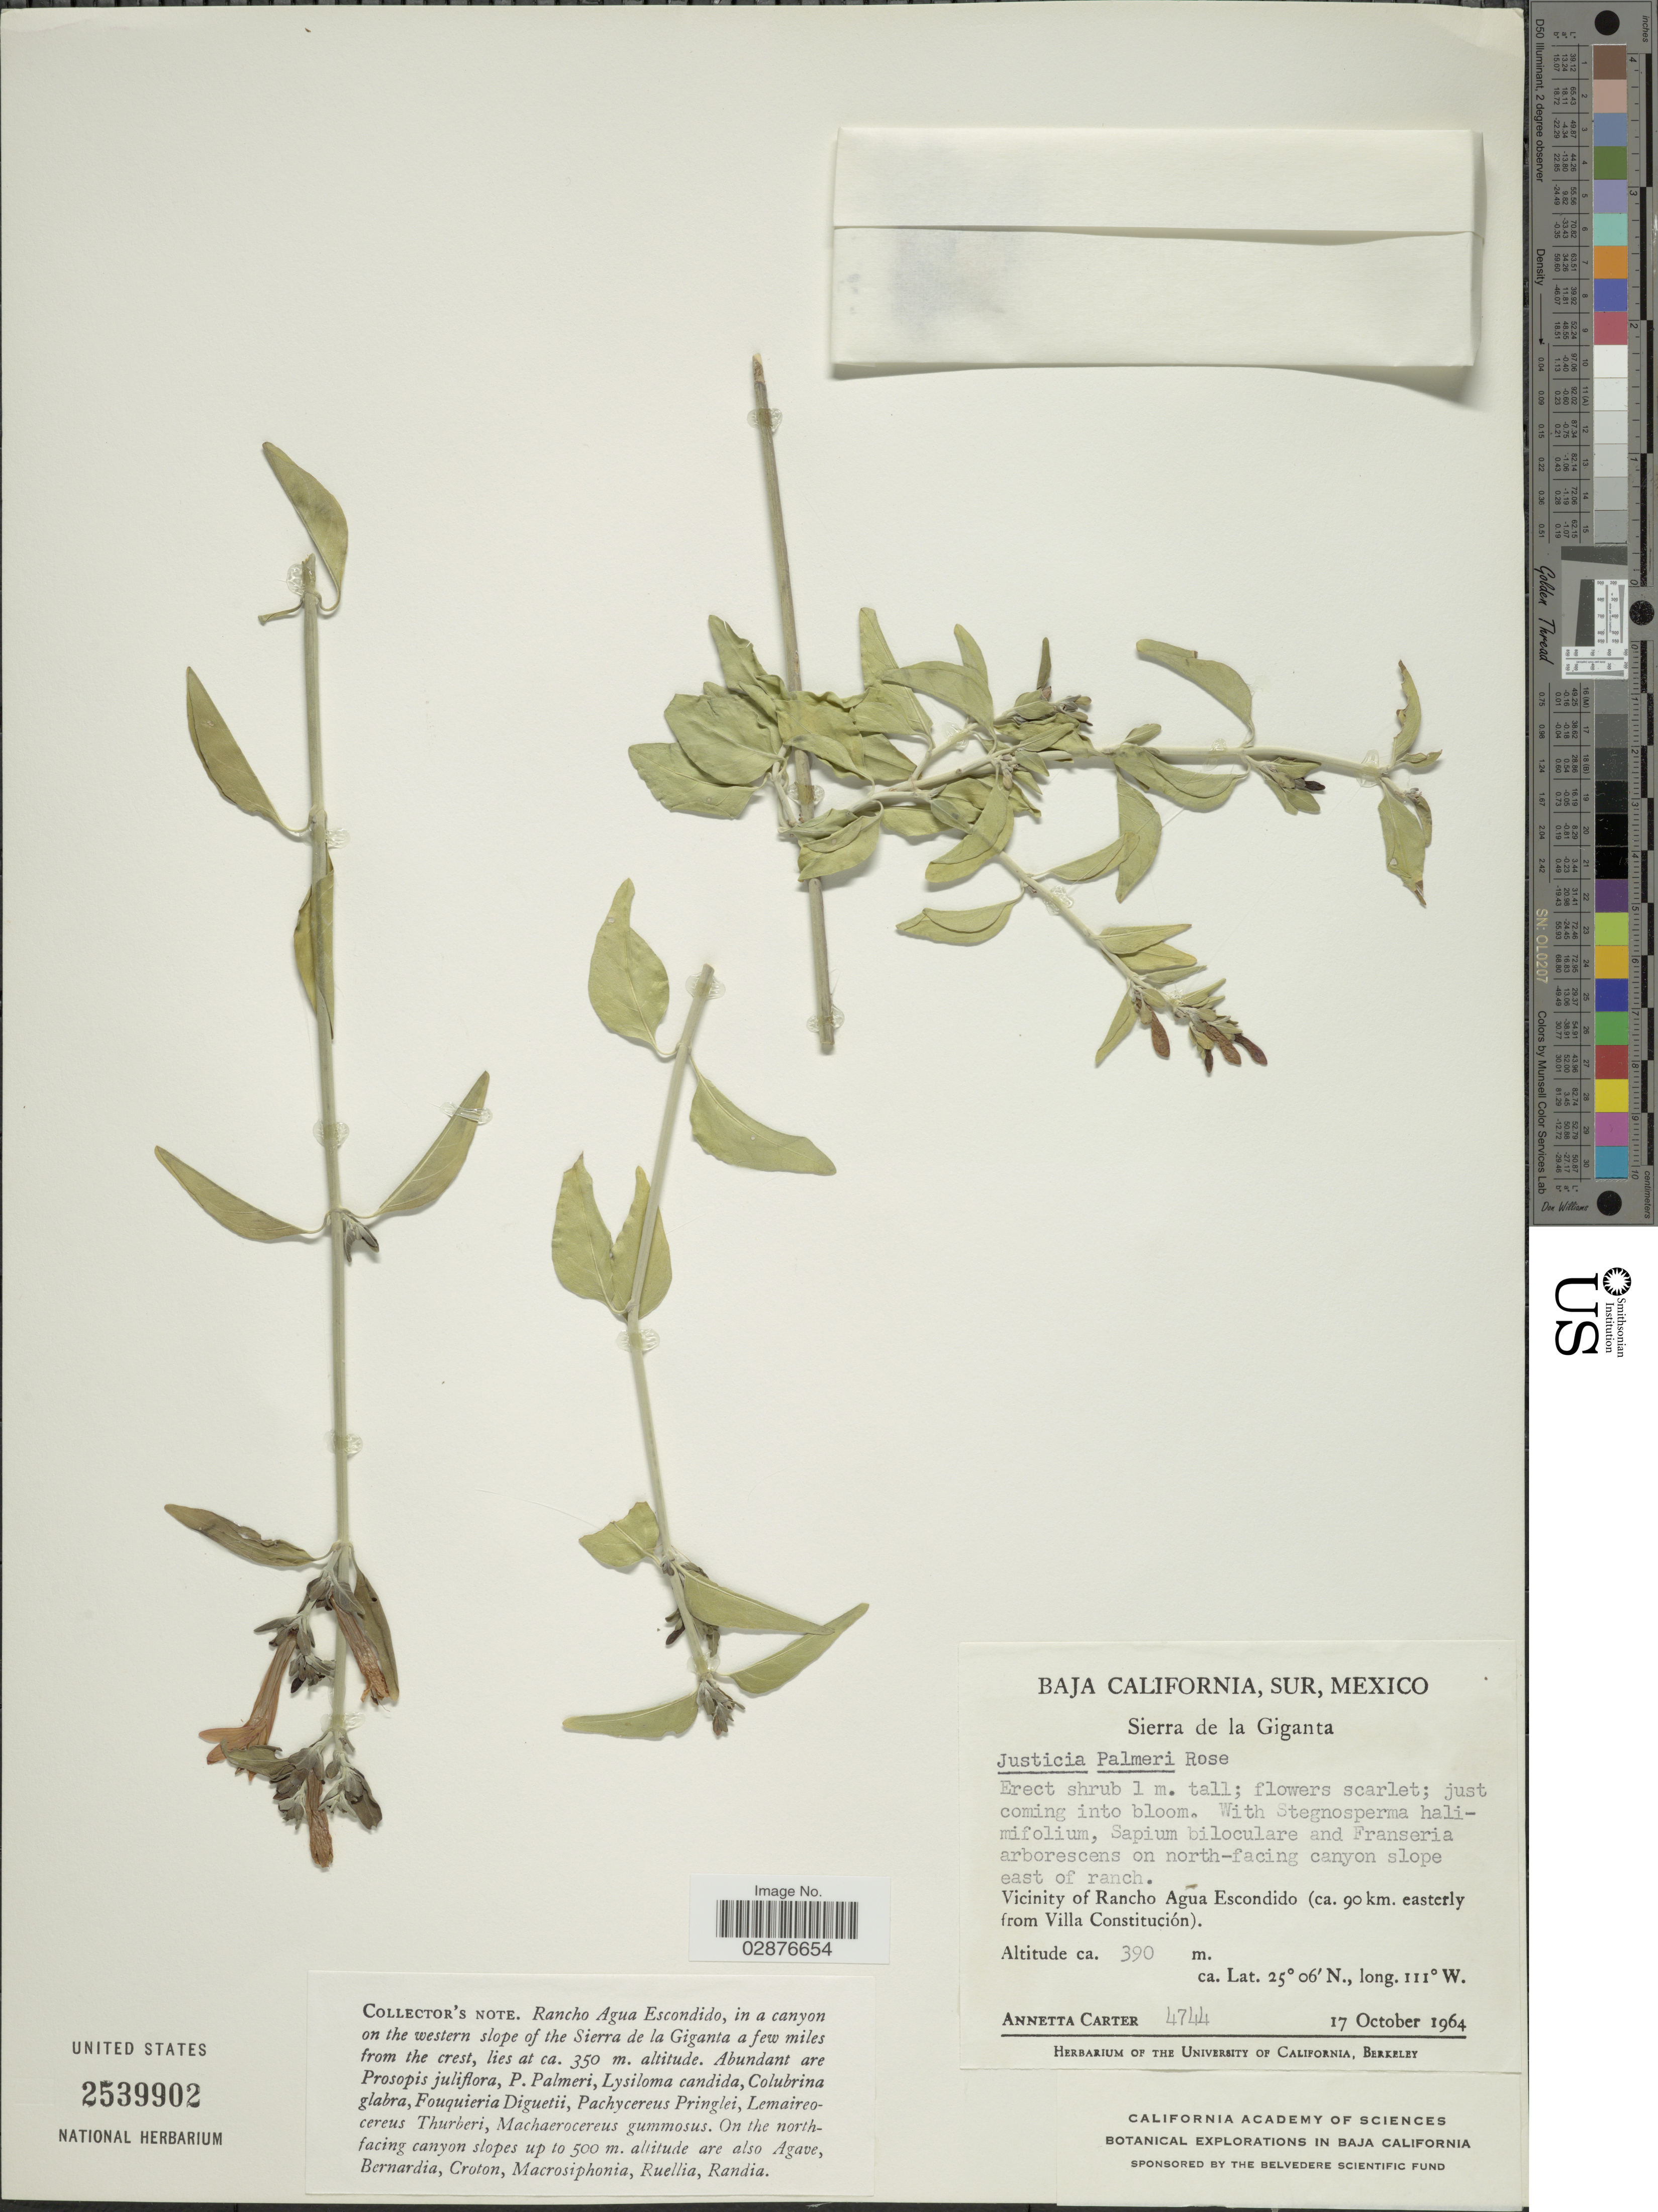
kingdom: Plantae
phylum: Tracheophyta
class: Magnoliopsida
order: Lamiales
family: Acanthaceae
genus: Justicia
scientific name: Justicia palmeri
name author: Rose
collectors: A. Carter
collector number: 4744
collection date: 1964-10-17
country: Mexico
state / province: Baja California Sur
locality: Sierra de la Giganta, Vicinity of Rancho Agua Escondido (ca. 90 km. easterly from Villa Constitución).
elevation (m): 390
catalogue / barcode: US 2539902